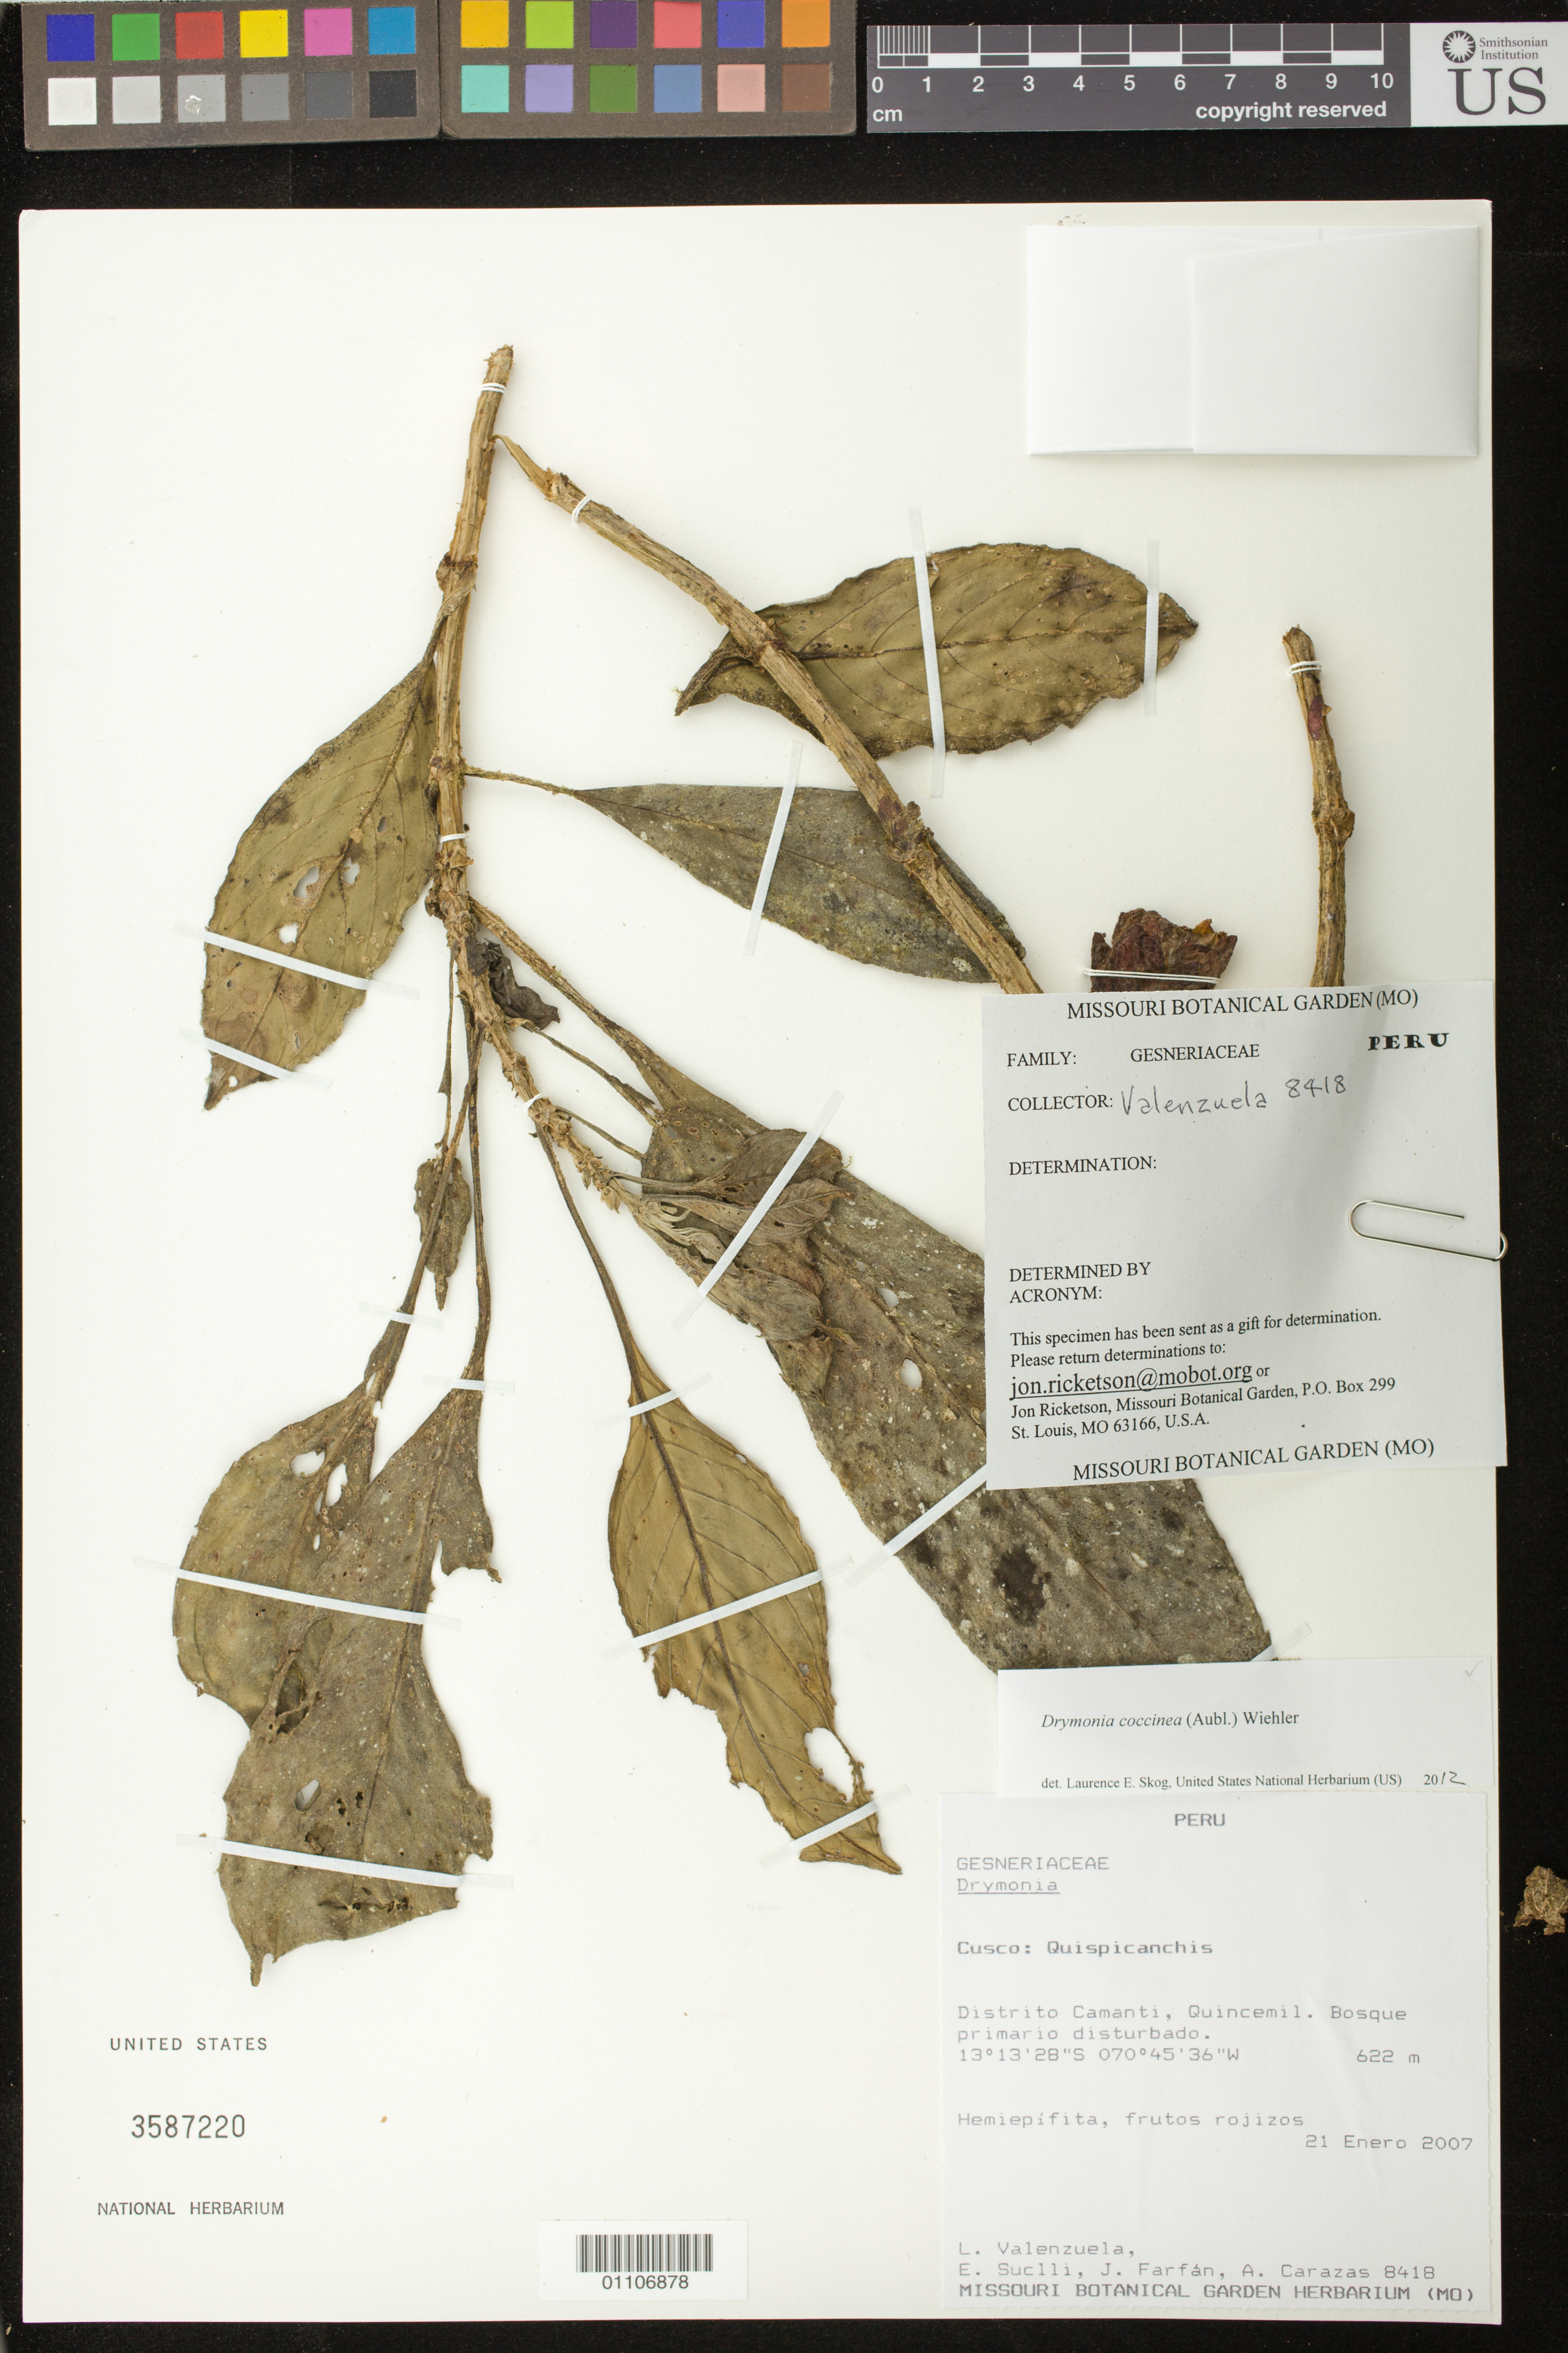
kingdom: Plantae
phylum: Tracheophyta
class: Magnoliopsida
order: Lamiales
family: Gesneriaceae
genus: Drymonia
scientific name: Drymonia coccinea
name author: (Aubl.) Wiehler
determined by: Skog, Laurence E.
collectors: L. Valenzuela, E. Suclli, J. Farfán & A. Carazas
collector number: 8418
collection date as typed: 21 Jan 2007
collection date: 2007-01-21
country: Peru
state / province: Cusco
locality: Quispicanchis: Distrito Camanti, Quincemil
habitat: Bosque primario disturbado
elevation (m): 622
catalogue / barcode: US 3587220